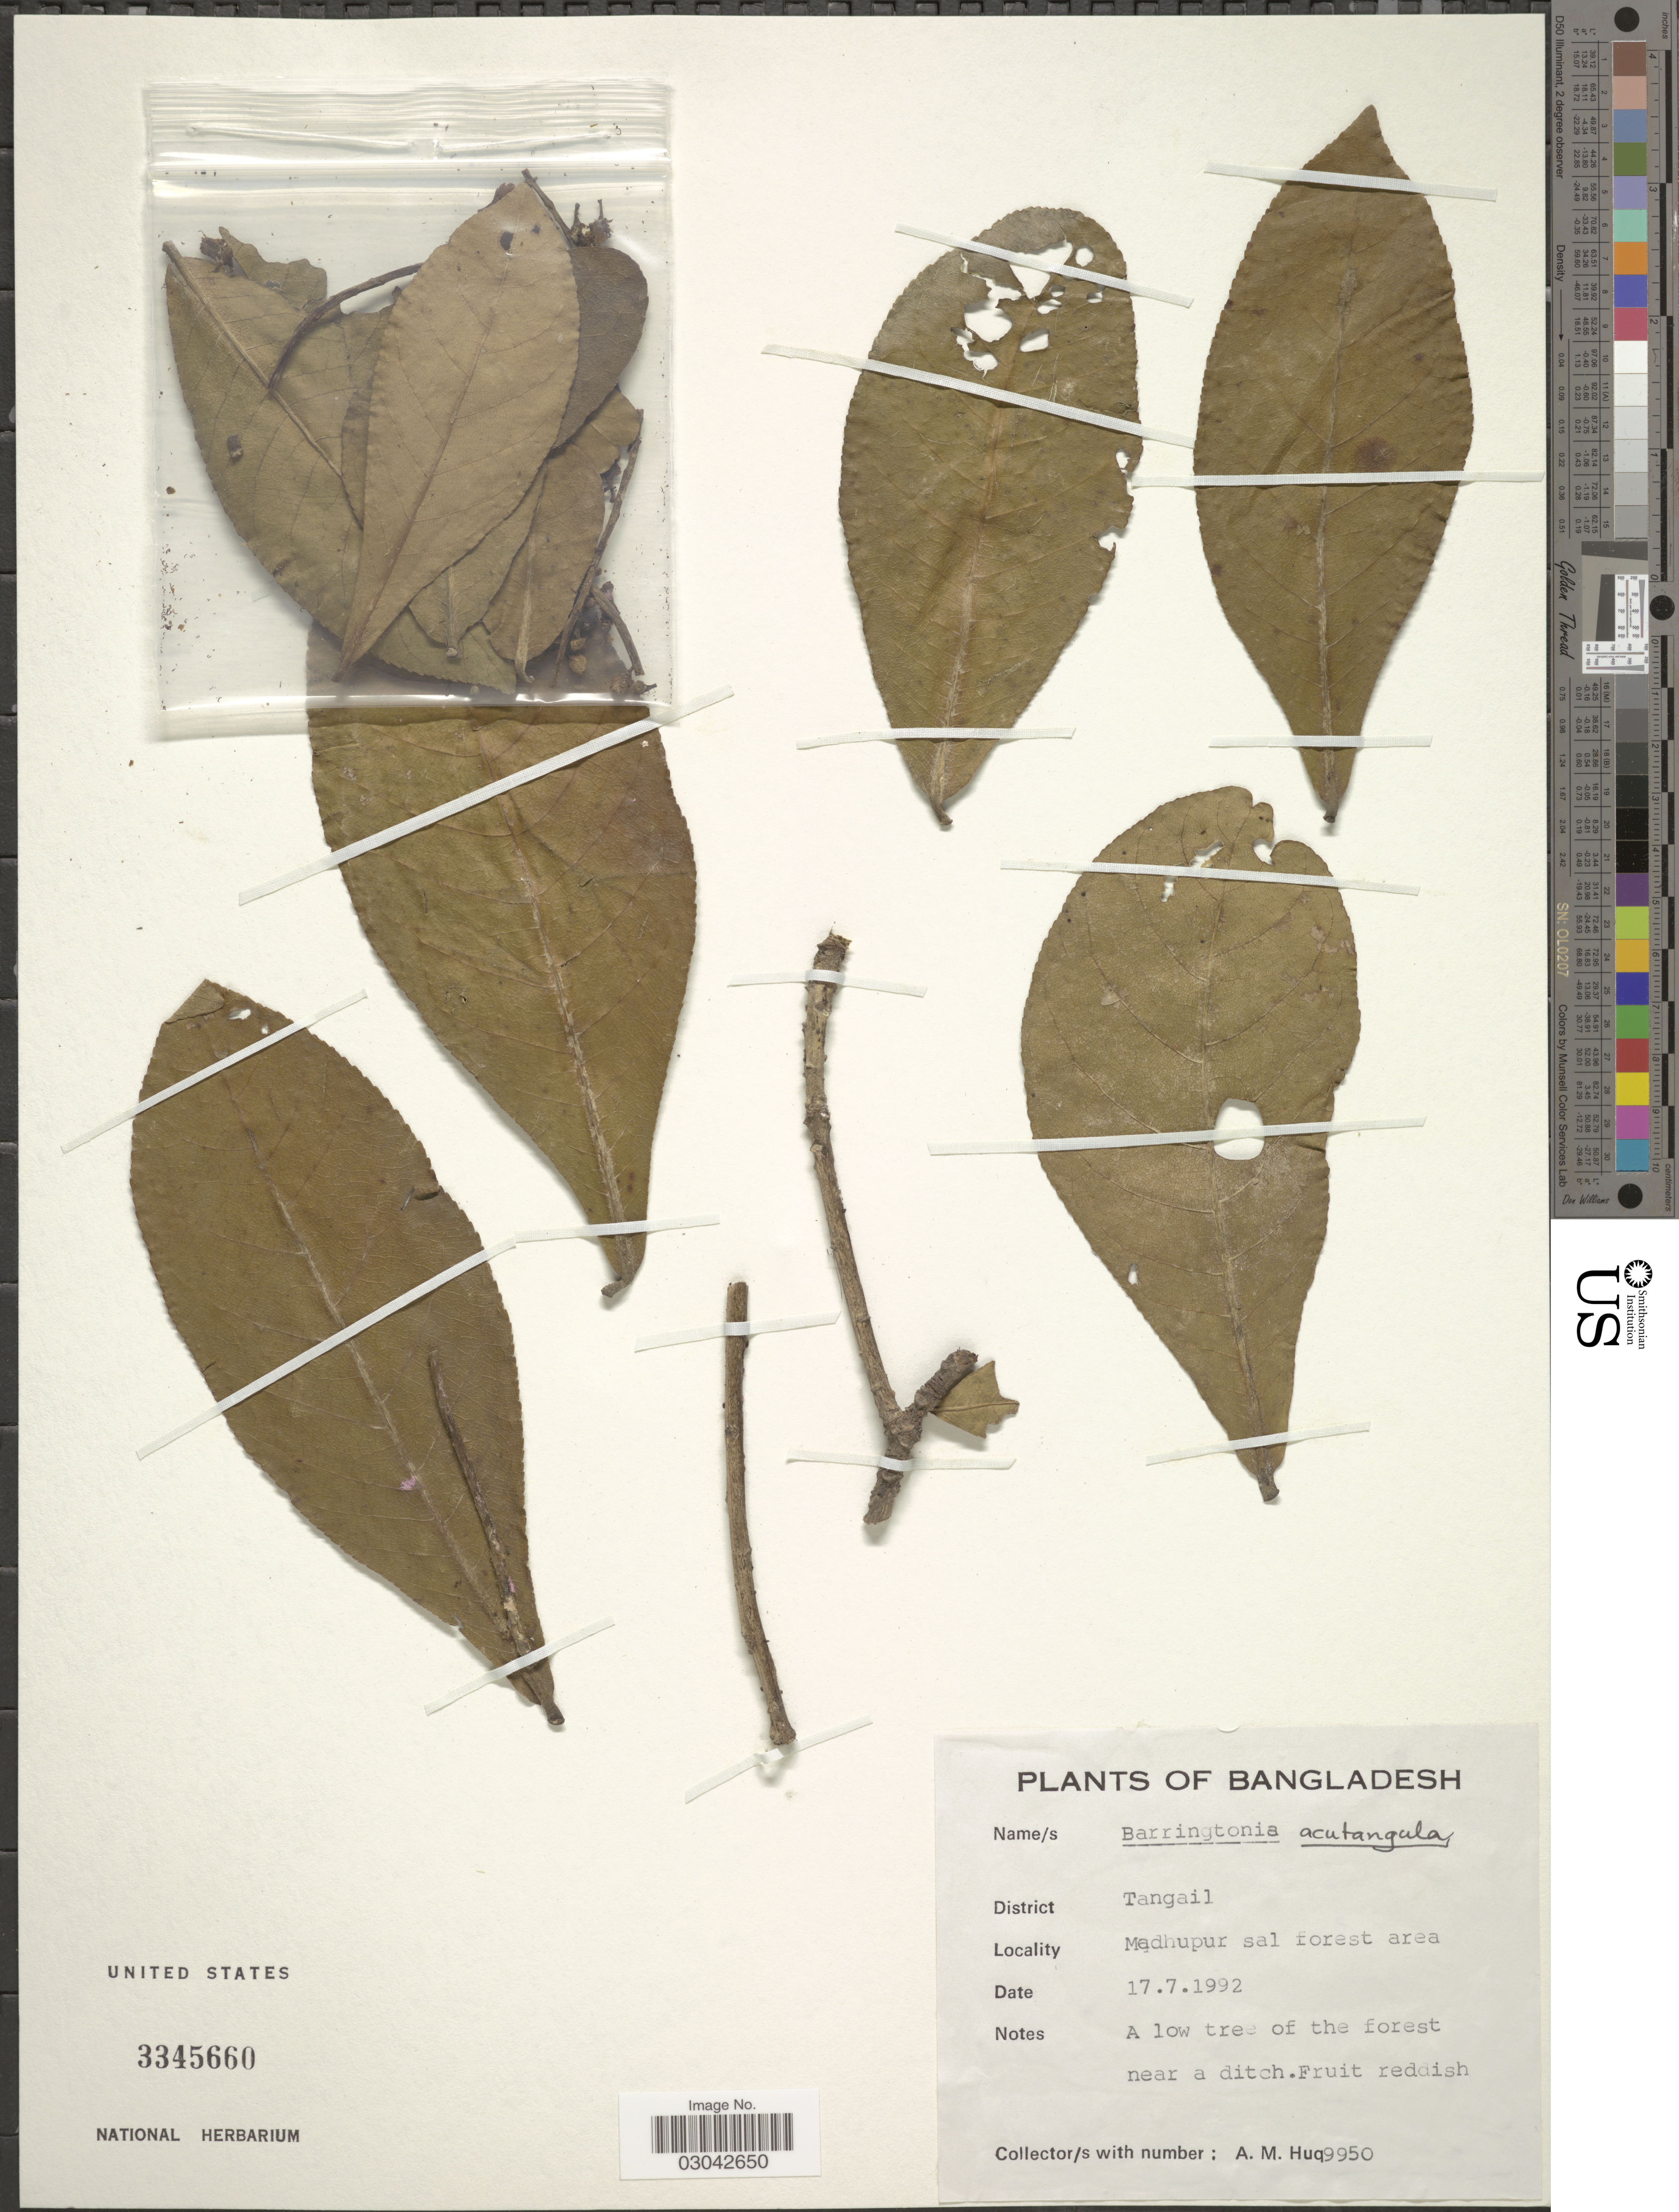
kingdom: Plantae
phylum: Tracheophyta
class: Magnoliopsida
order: Ericales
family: Lecythidaceae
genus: Barringtonia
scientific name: Barringtonia acutangula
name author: (L.) Gaertn.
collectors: A. M. Huq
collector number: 9950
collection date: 1992-07-17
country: Bangladesh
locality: District Tangail. Madhupur sal forest area.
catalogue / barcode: US 3345660